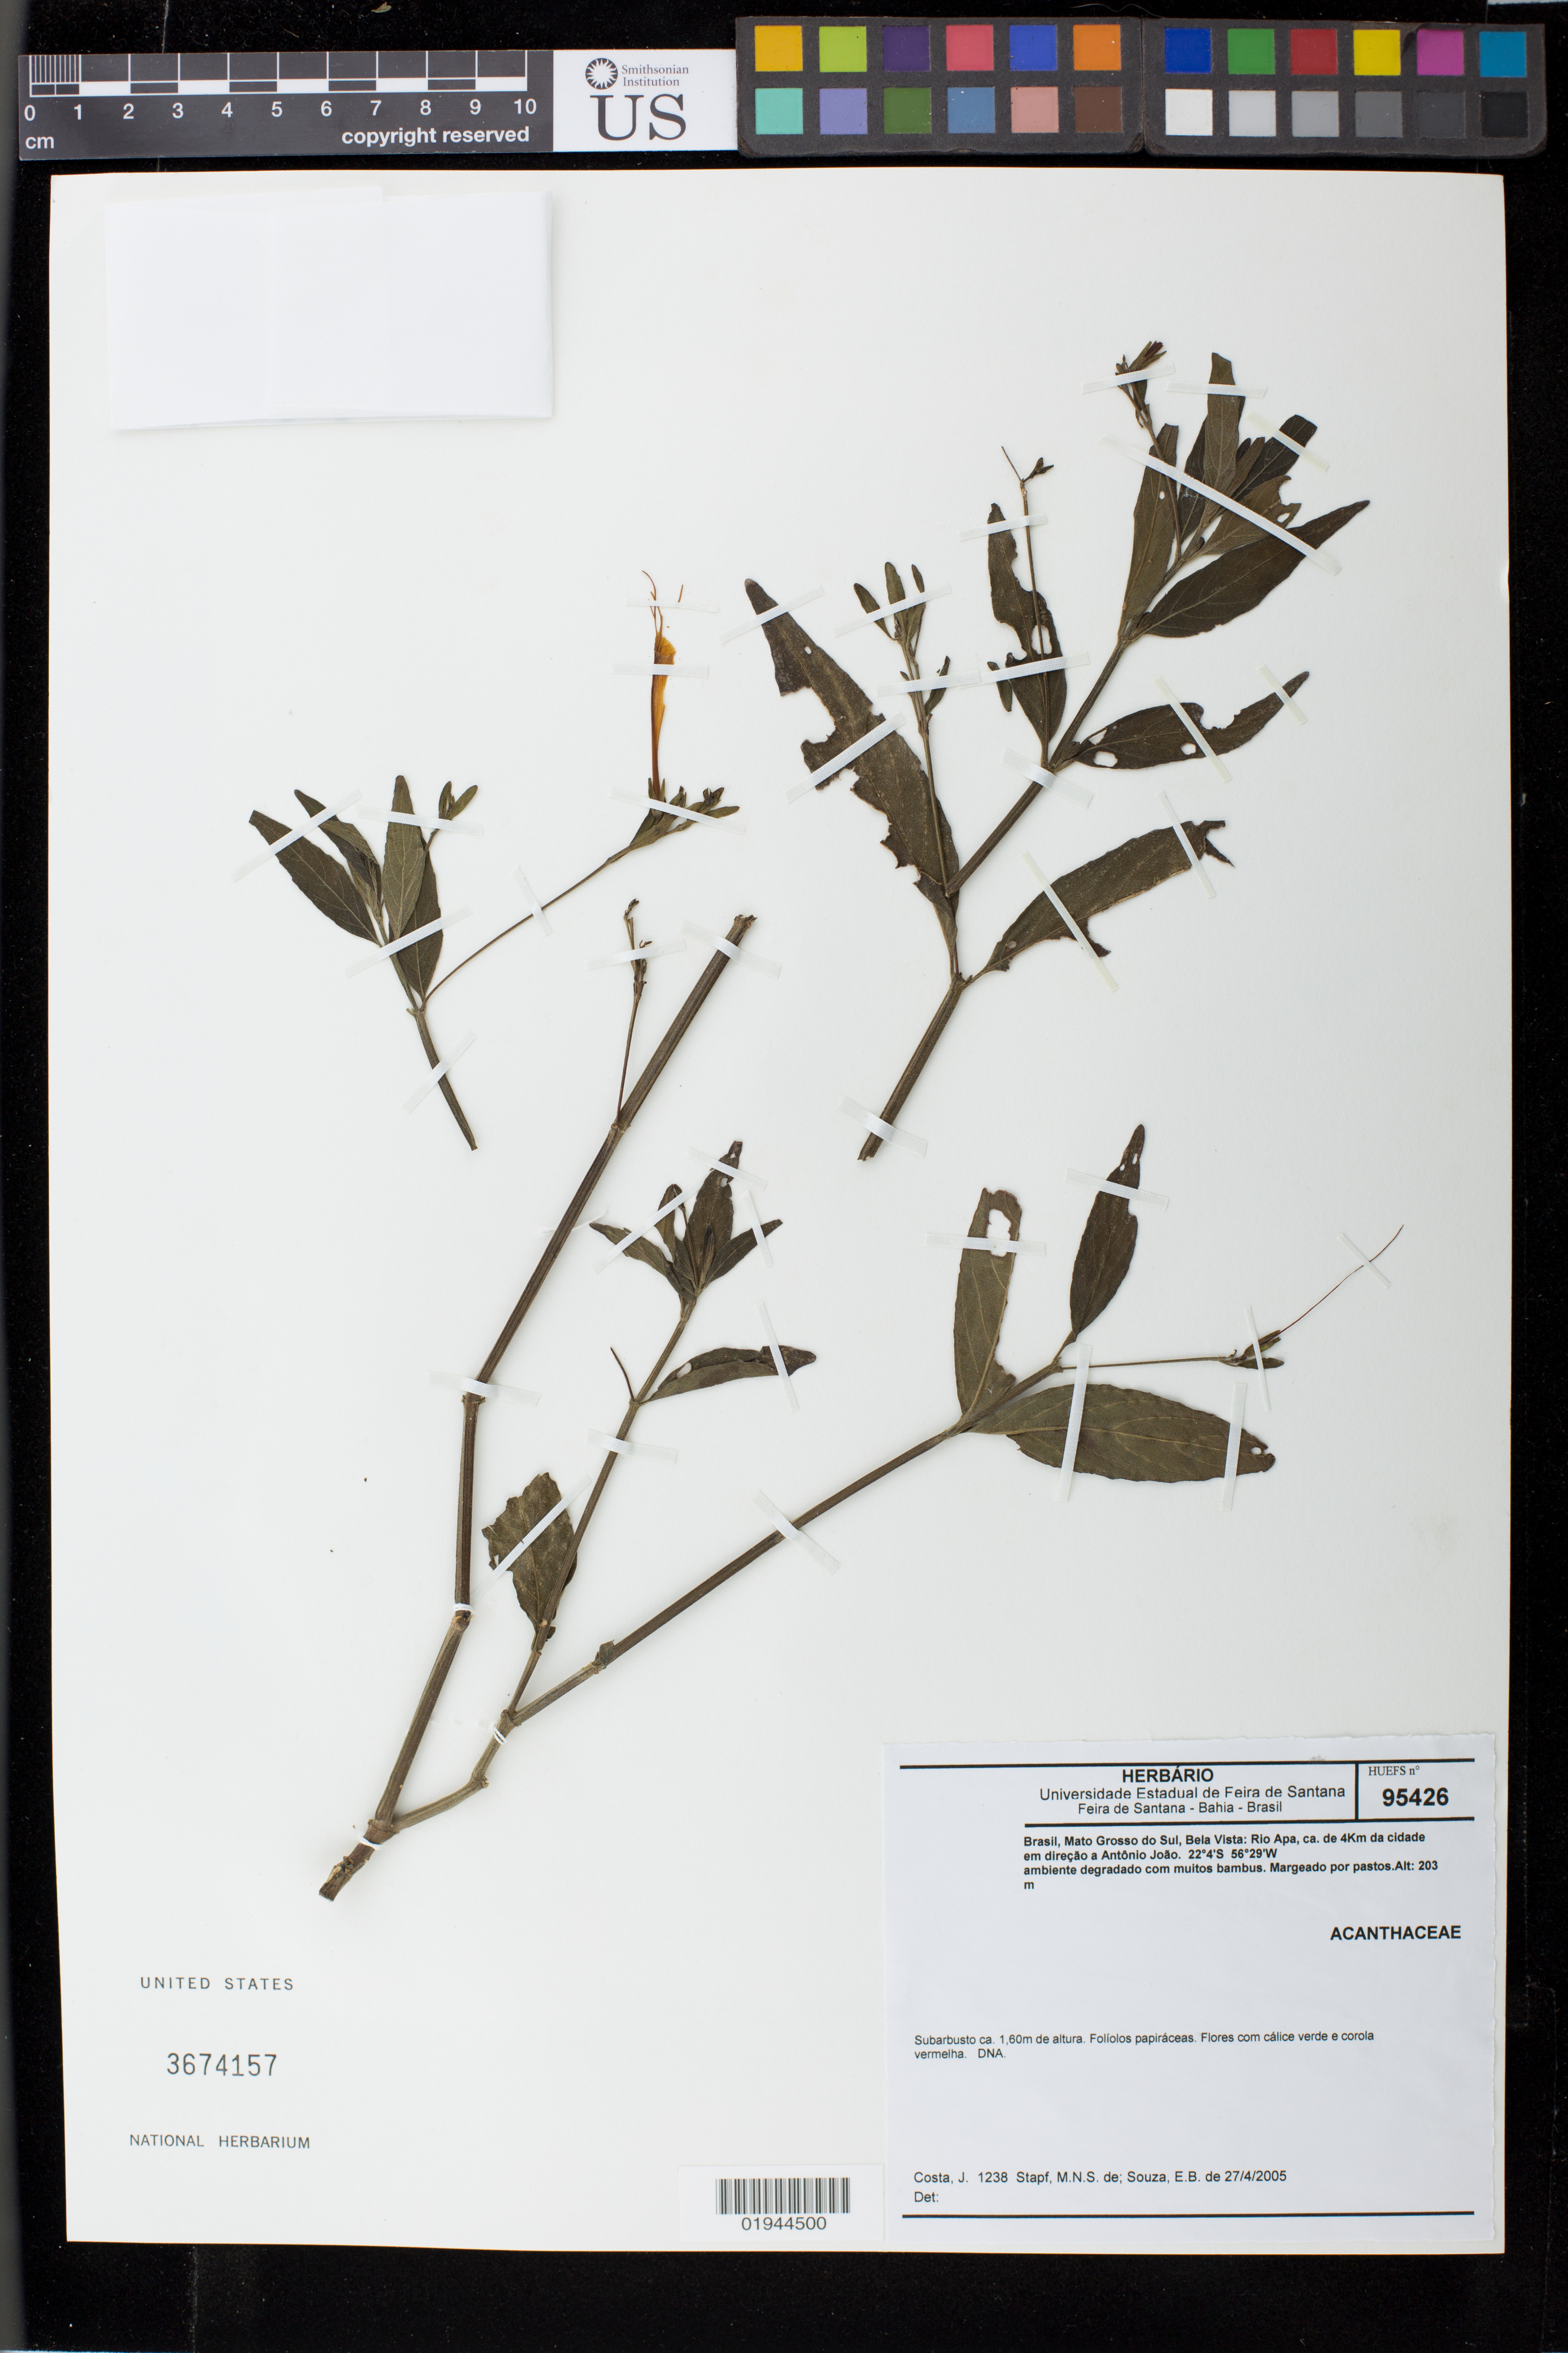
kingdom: Plantae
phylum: Tracheophyta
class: Magnoliopsida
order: Lamiales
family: Acanthaceae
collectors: J. Costa, M. Stapf & E. Souza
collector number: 1238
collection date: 2005-04-27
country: Brazil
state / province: Mato Grosso do Sul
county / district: Bela Vista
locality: Rio Apa, ca. de 4 km da cidade em direcao a Antonio Joao.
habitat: Ambiente degradado com muitos bambus. Margeado por pastos.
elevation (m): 203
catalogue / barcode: US 3674157